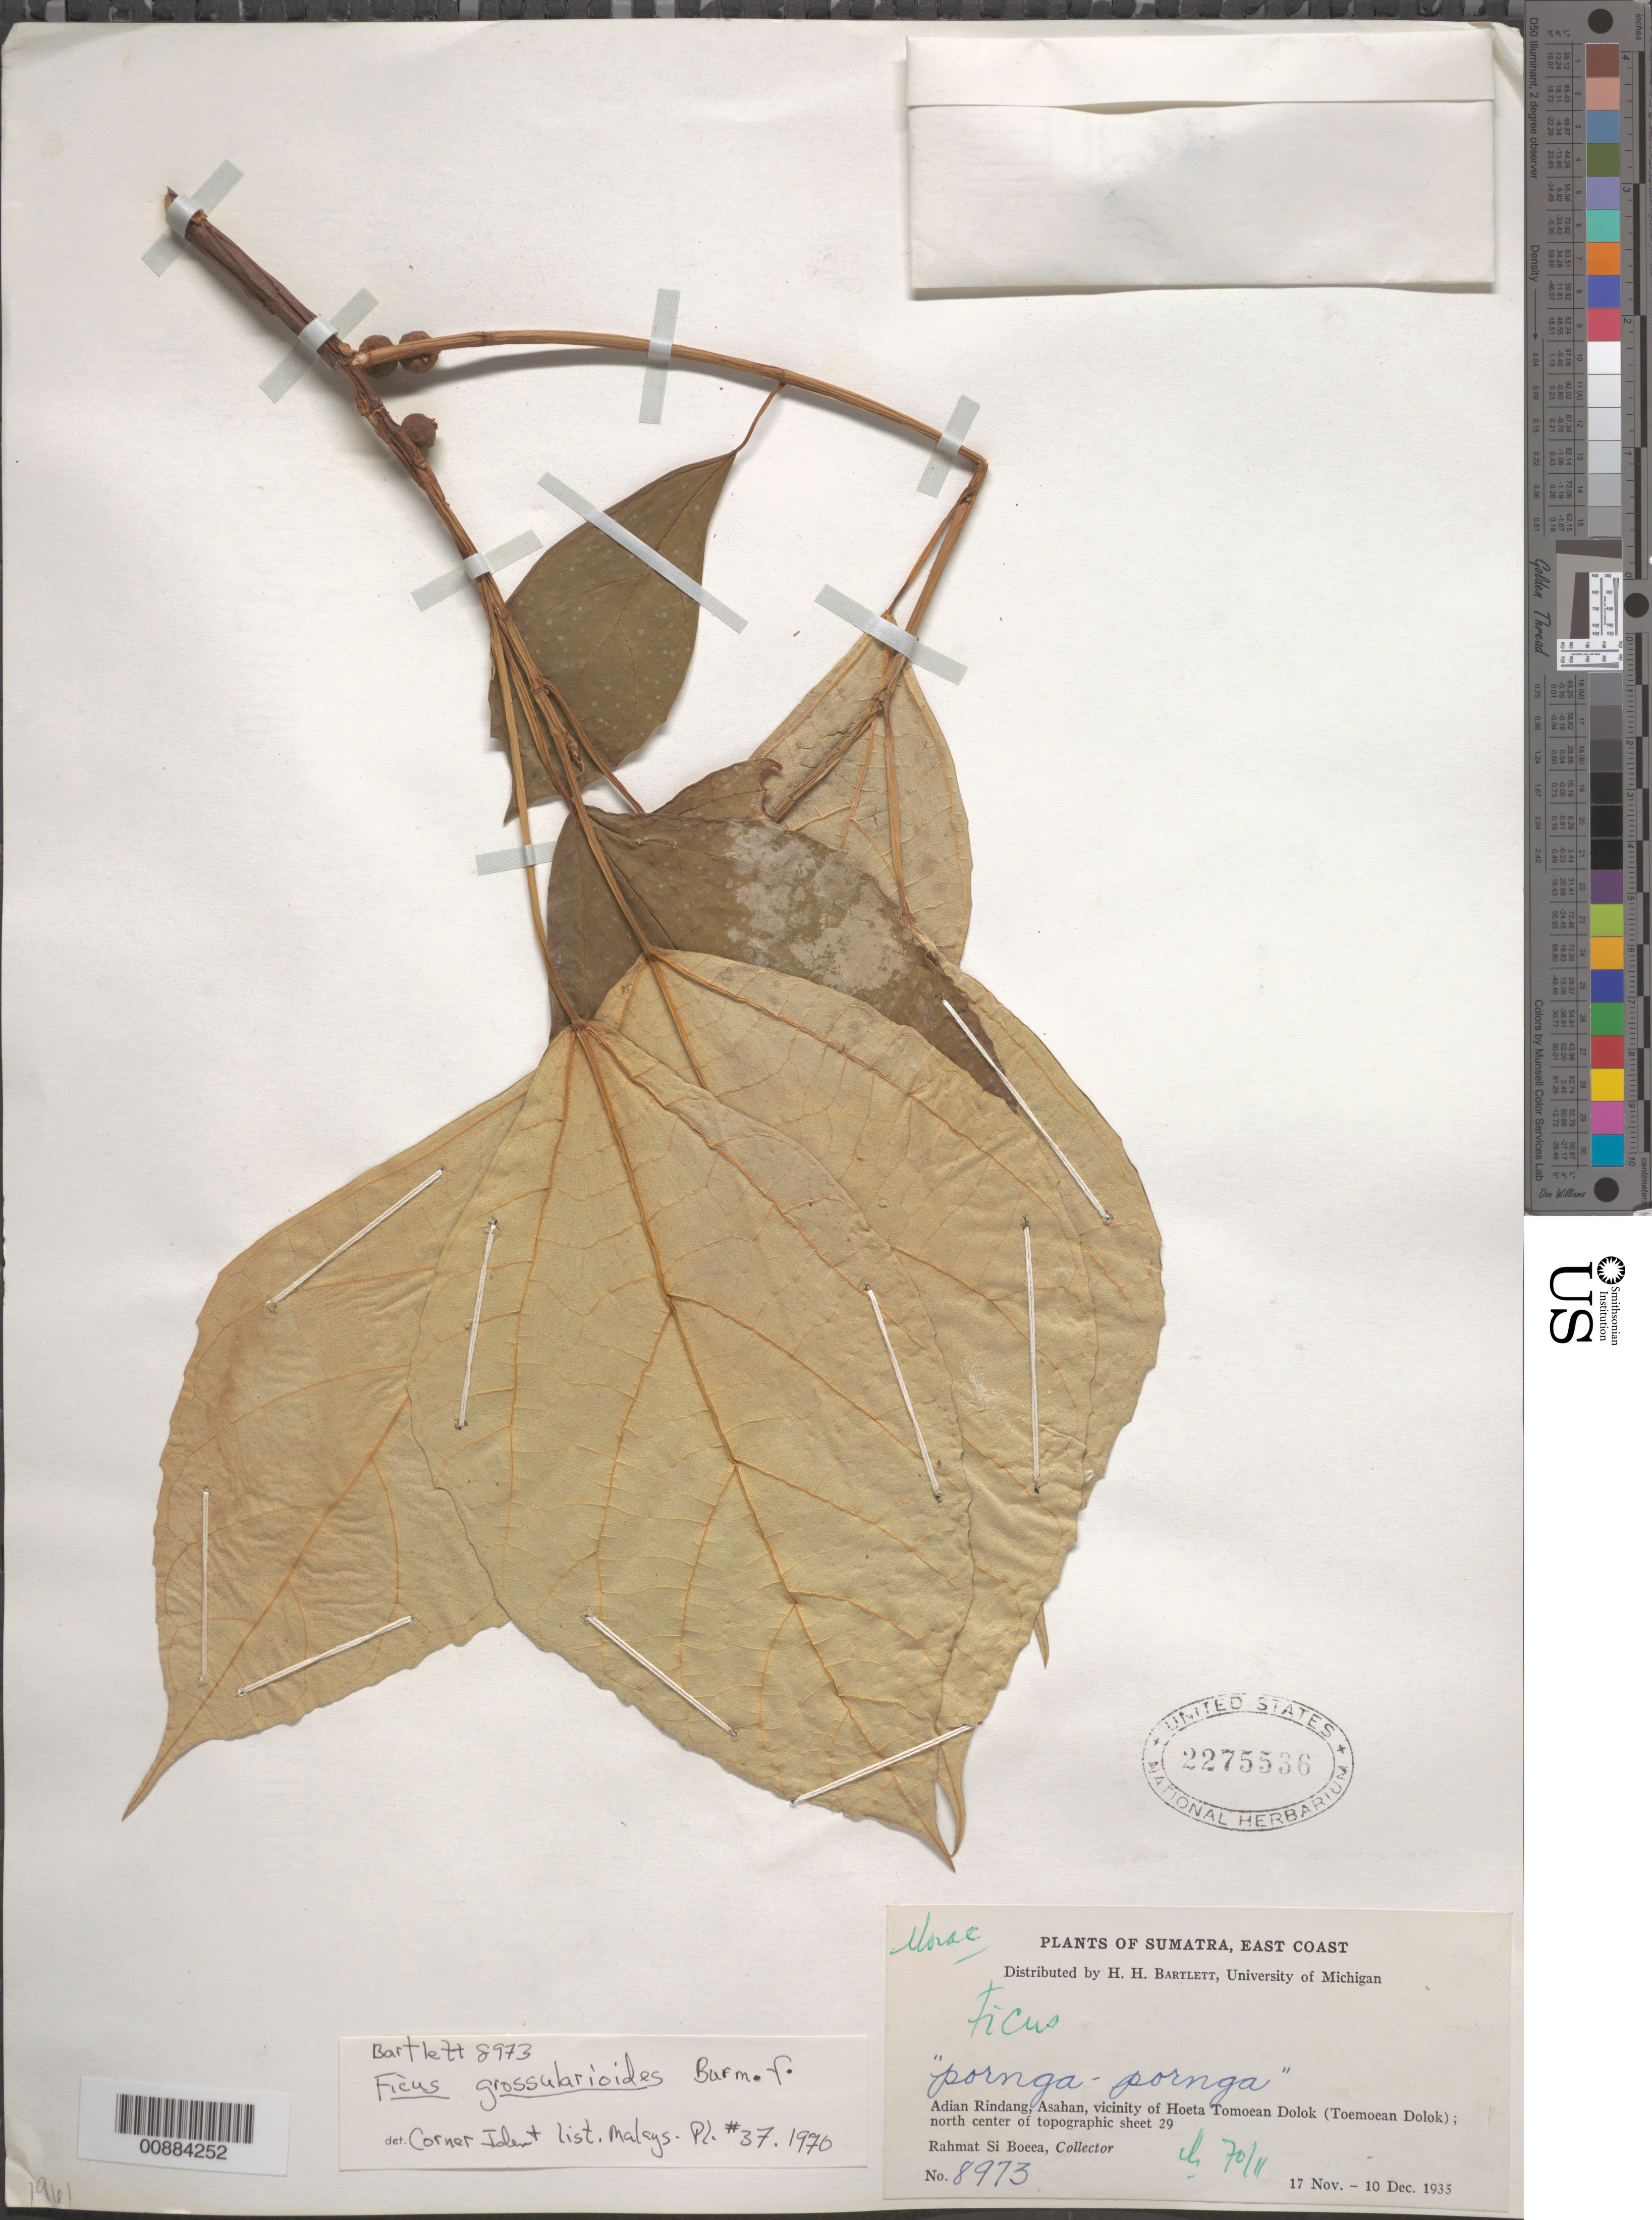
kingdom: Plantae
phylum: Tracheophyta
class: Magnoliopsida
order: Rosales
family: Moraceae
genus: Ficus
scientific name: Ficus grossularioides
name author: Burm. f.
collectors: Rahmat Si Boeea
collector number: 8973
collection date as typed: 17 Nov 1935 to 10 Dec 1935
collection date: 1935-11-17/1935-12-10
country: Indonesia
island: Sumatra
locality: E coast, Adian Rindang, Asahan, vicinity of Hoeta Tomoean Dolok (Toemoean Dolok), N center of topographic sheet 29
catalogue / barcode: US 2275536